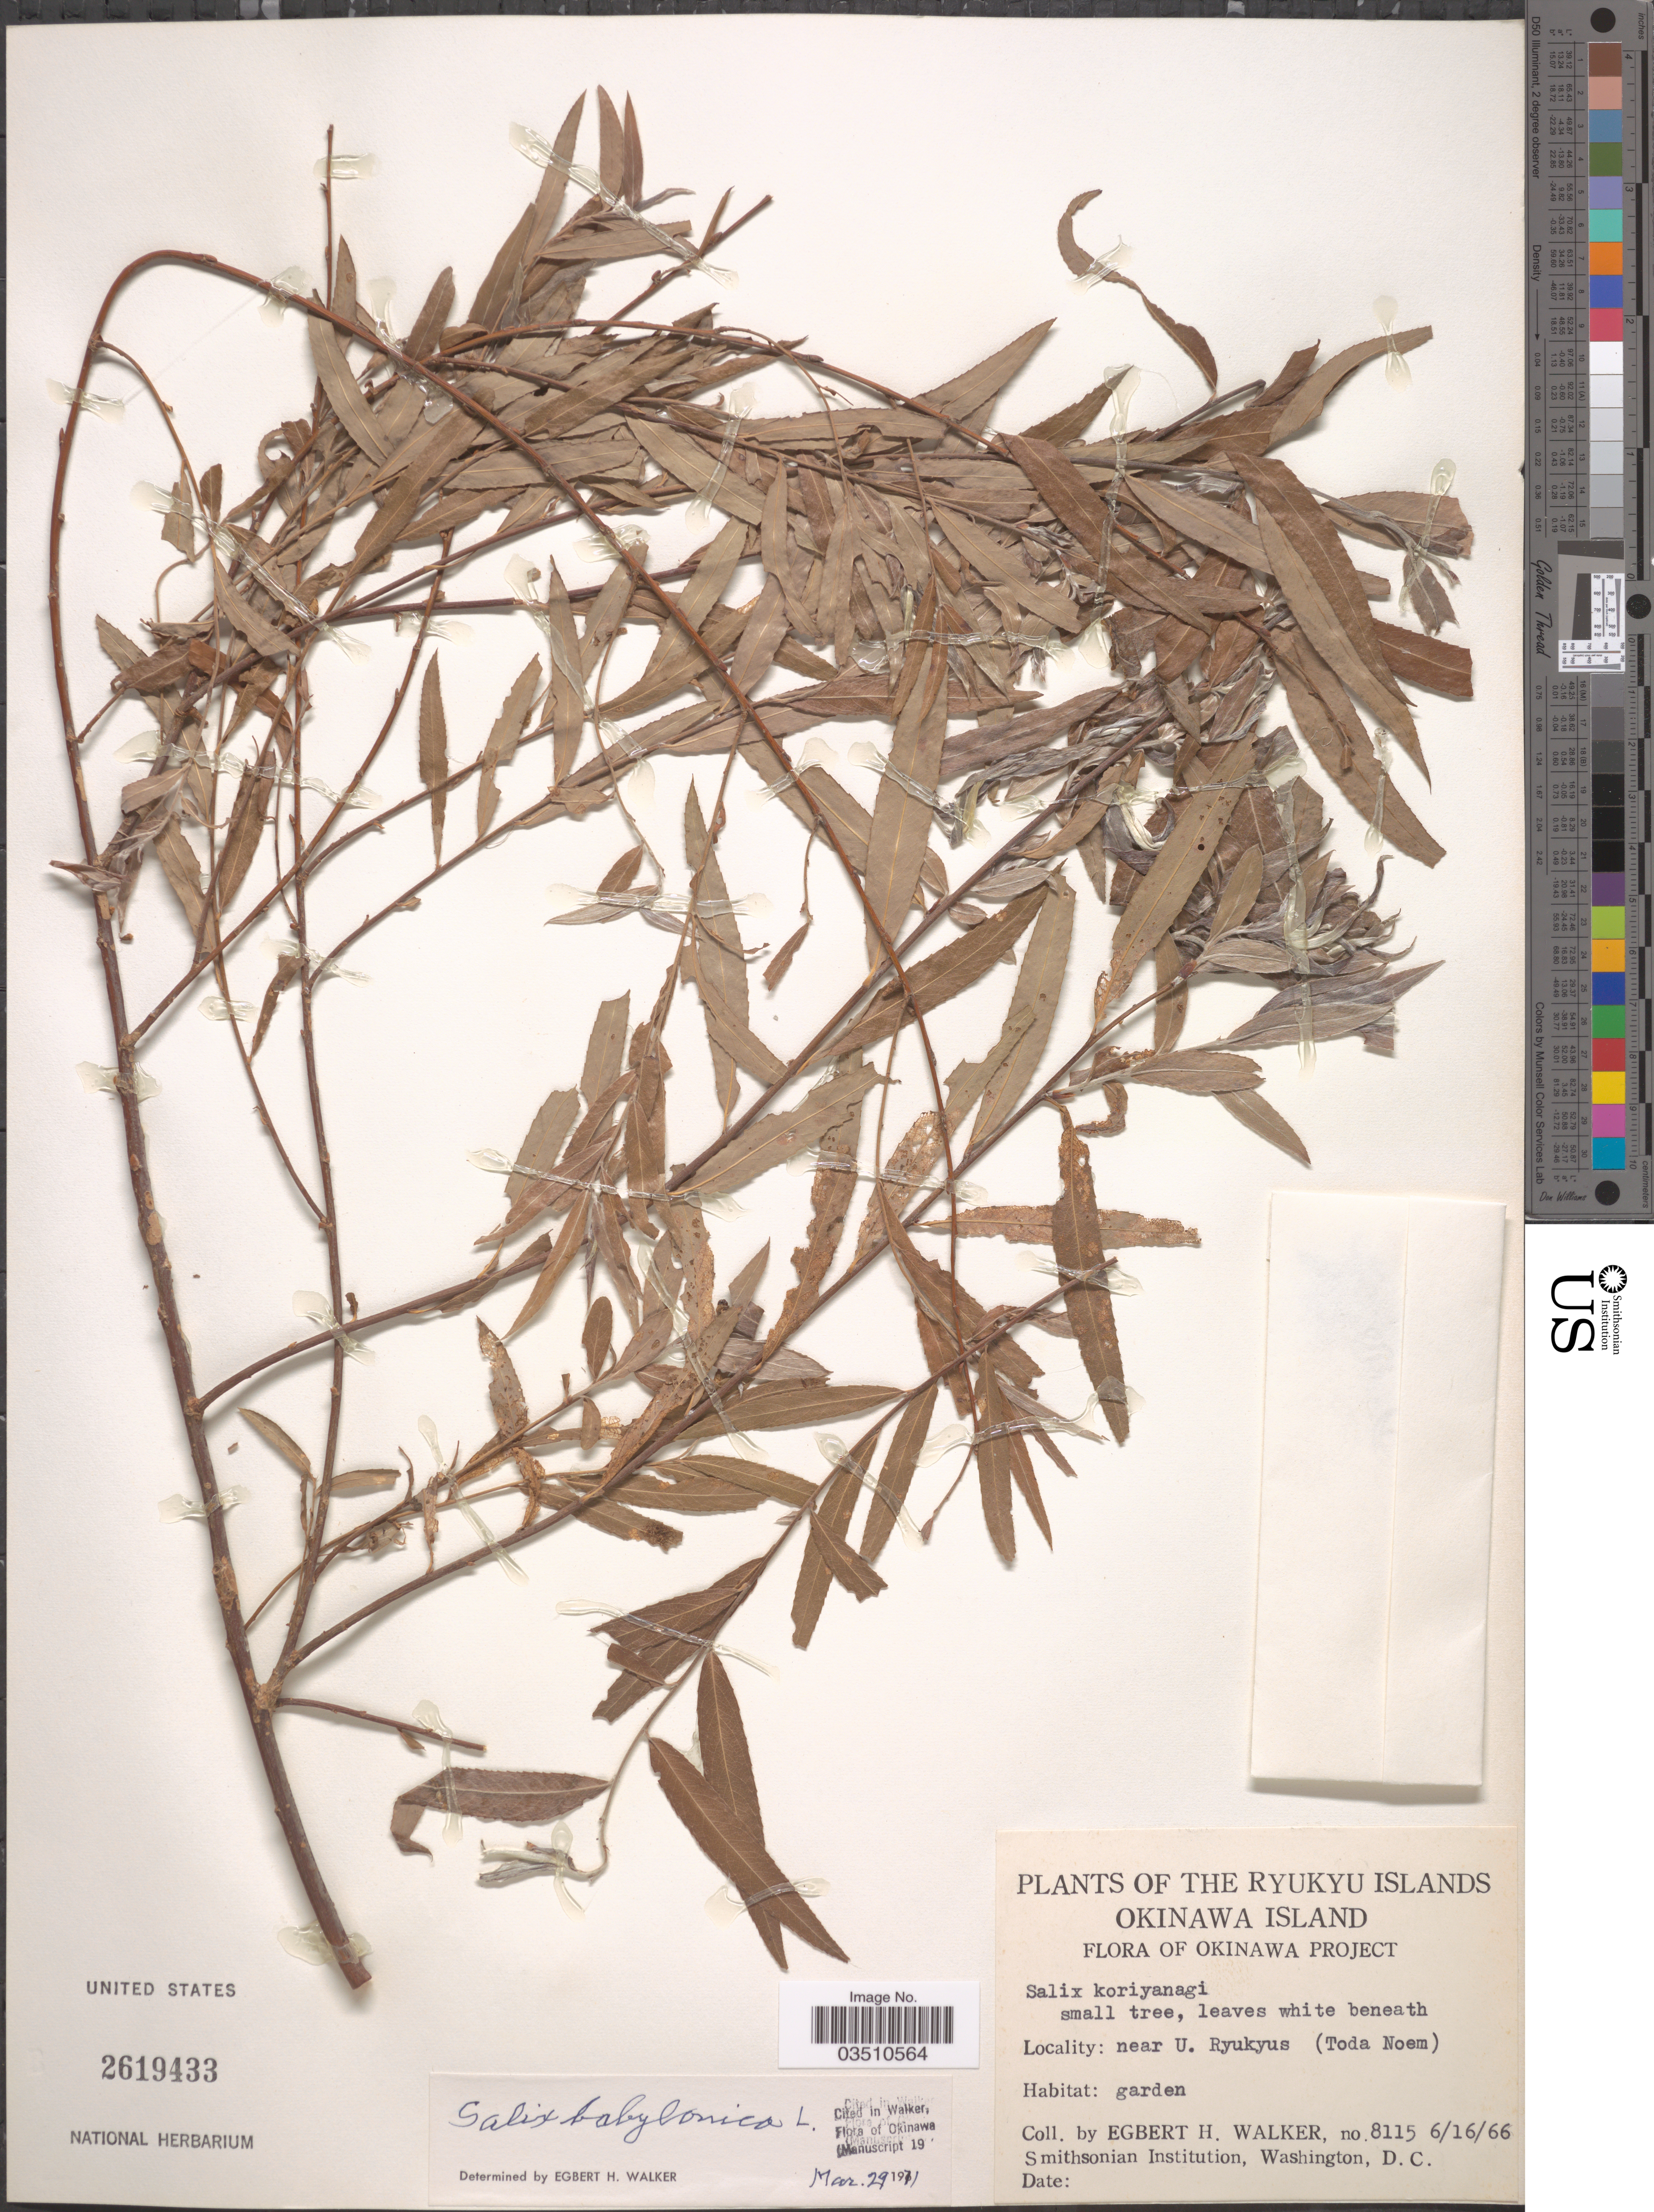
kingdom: Plantae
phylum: Tracheophyta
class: Magnoliopsida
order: Malpighiales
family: Salicaceae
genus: Salix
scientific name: Salix babylonica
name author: L.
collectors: E. H. Walker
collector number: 8115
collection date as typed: Transcribed d/m/y: 16/6/66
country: Japan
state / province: Okinawa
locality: Ryukyu Islands. Okinawa Island. Near U. Ryukyus (Toda Noem).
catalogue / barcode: US 2619433